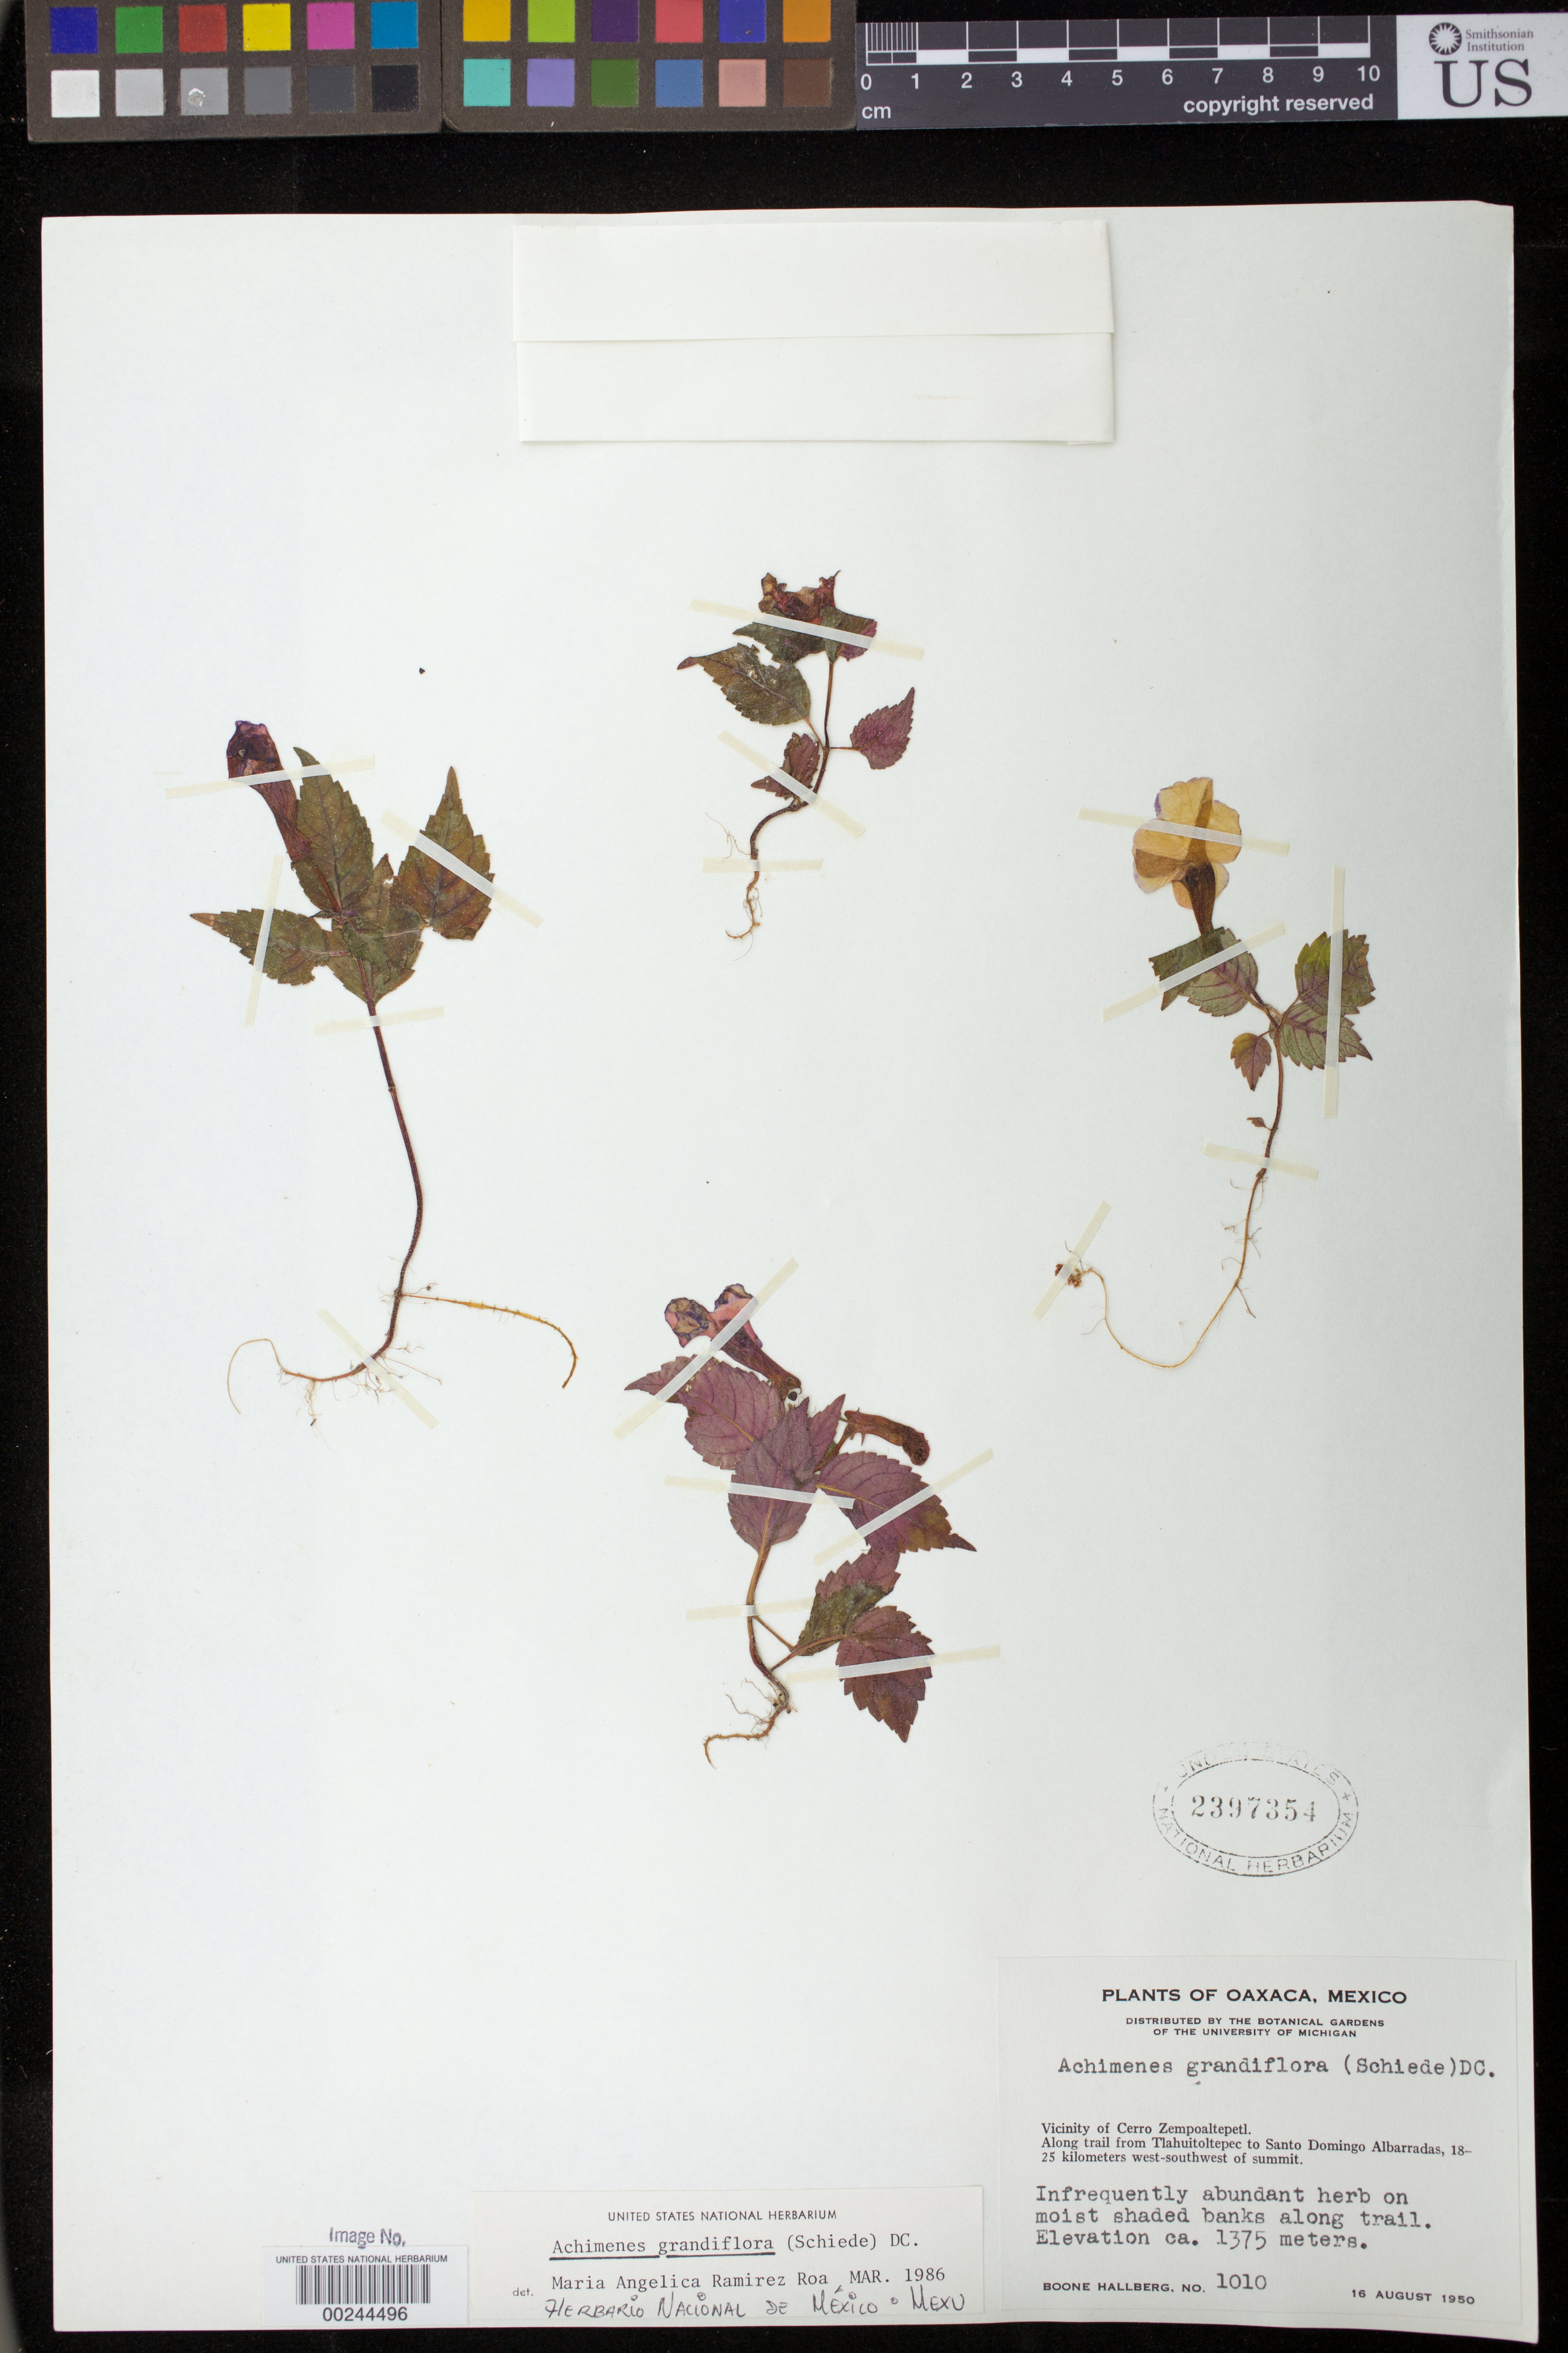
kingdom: Plantae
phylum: Tracheophyta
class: Magnoliopsida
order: Lamiales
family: Gesneriaceae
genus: Achimenes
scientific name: Achimenes grandiflora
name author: (Schiede) DC.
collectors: B. Hallberg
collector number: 1010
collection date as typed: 16 Aug 1950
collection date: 1950-08-16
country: Mexico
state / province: Oaxaca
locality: Vicinity of Cerro Zempoaltepetl, along trail from Tlahuitoltepec to Santo Domingo Albarradas, 18-25 km W-SW of summit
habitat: On moist shaded banks along trail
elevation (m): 1375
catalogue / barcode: US 2397354